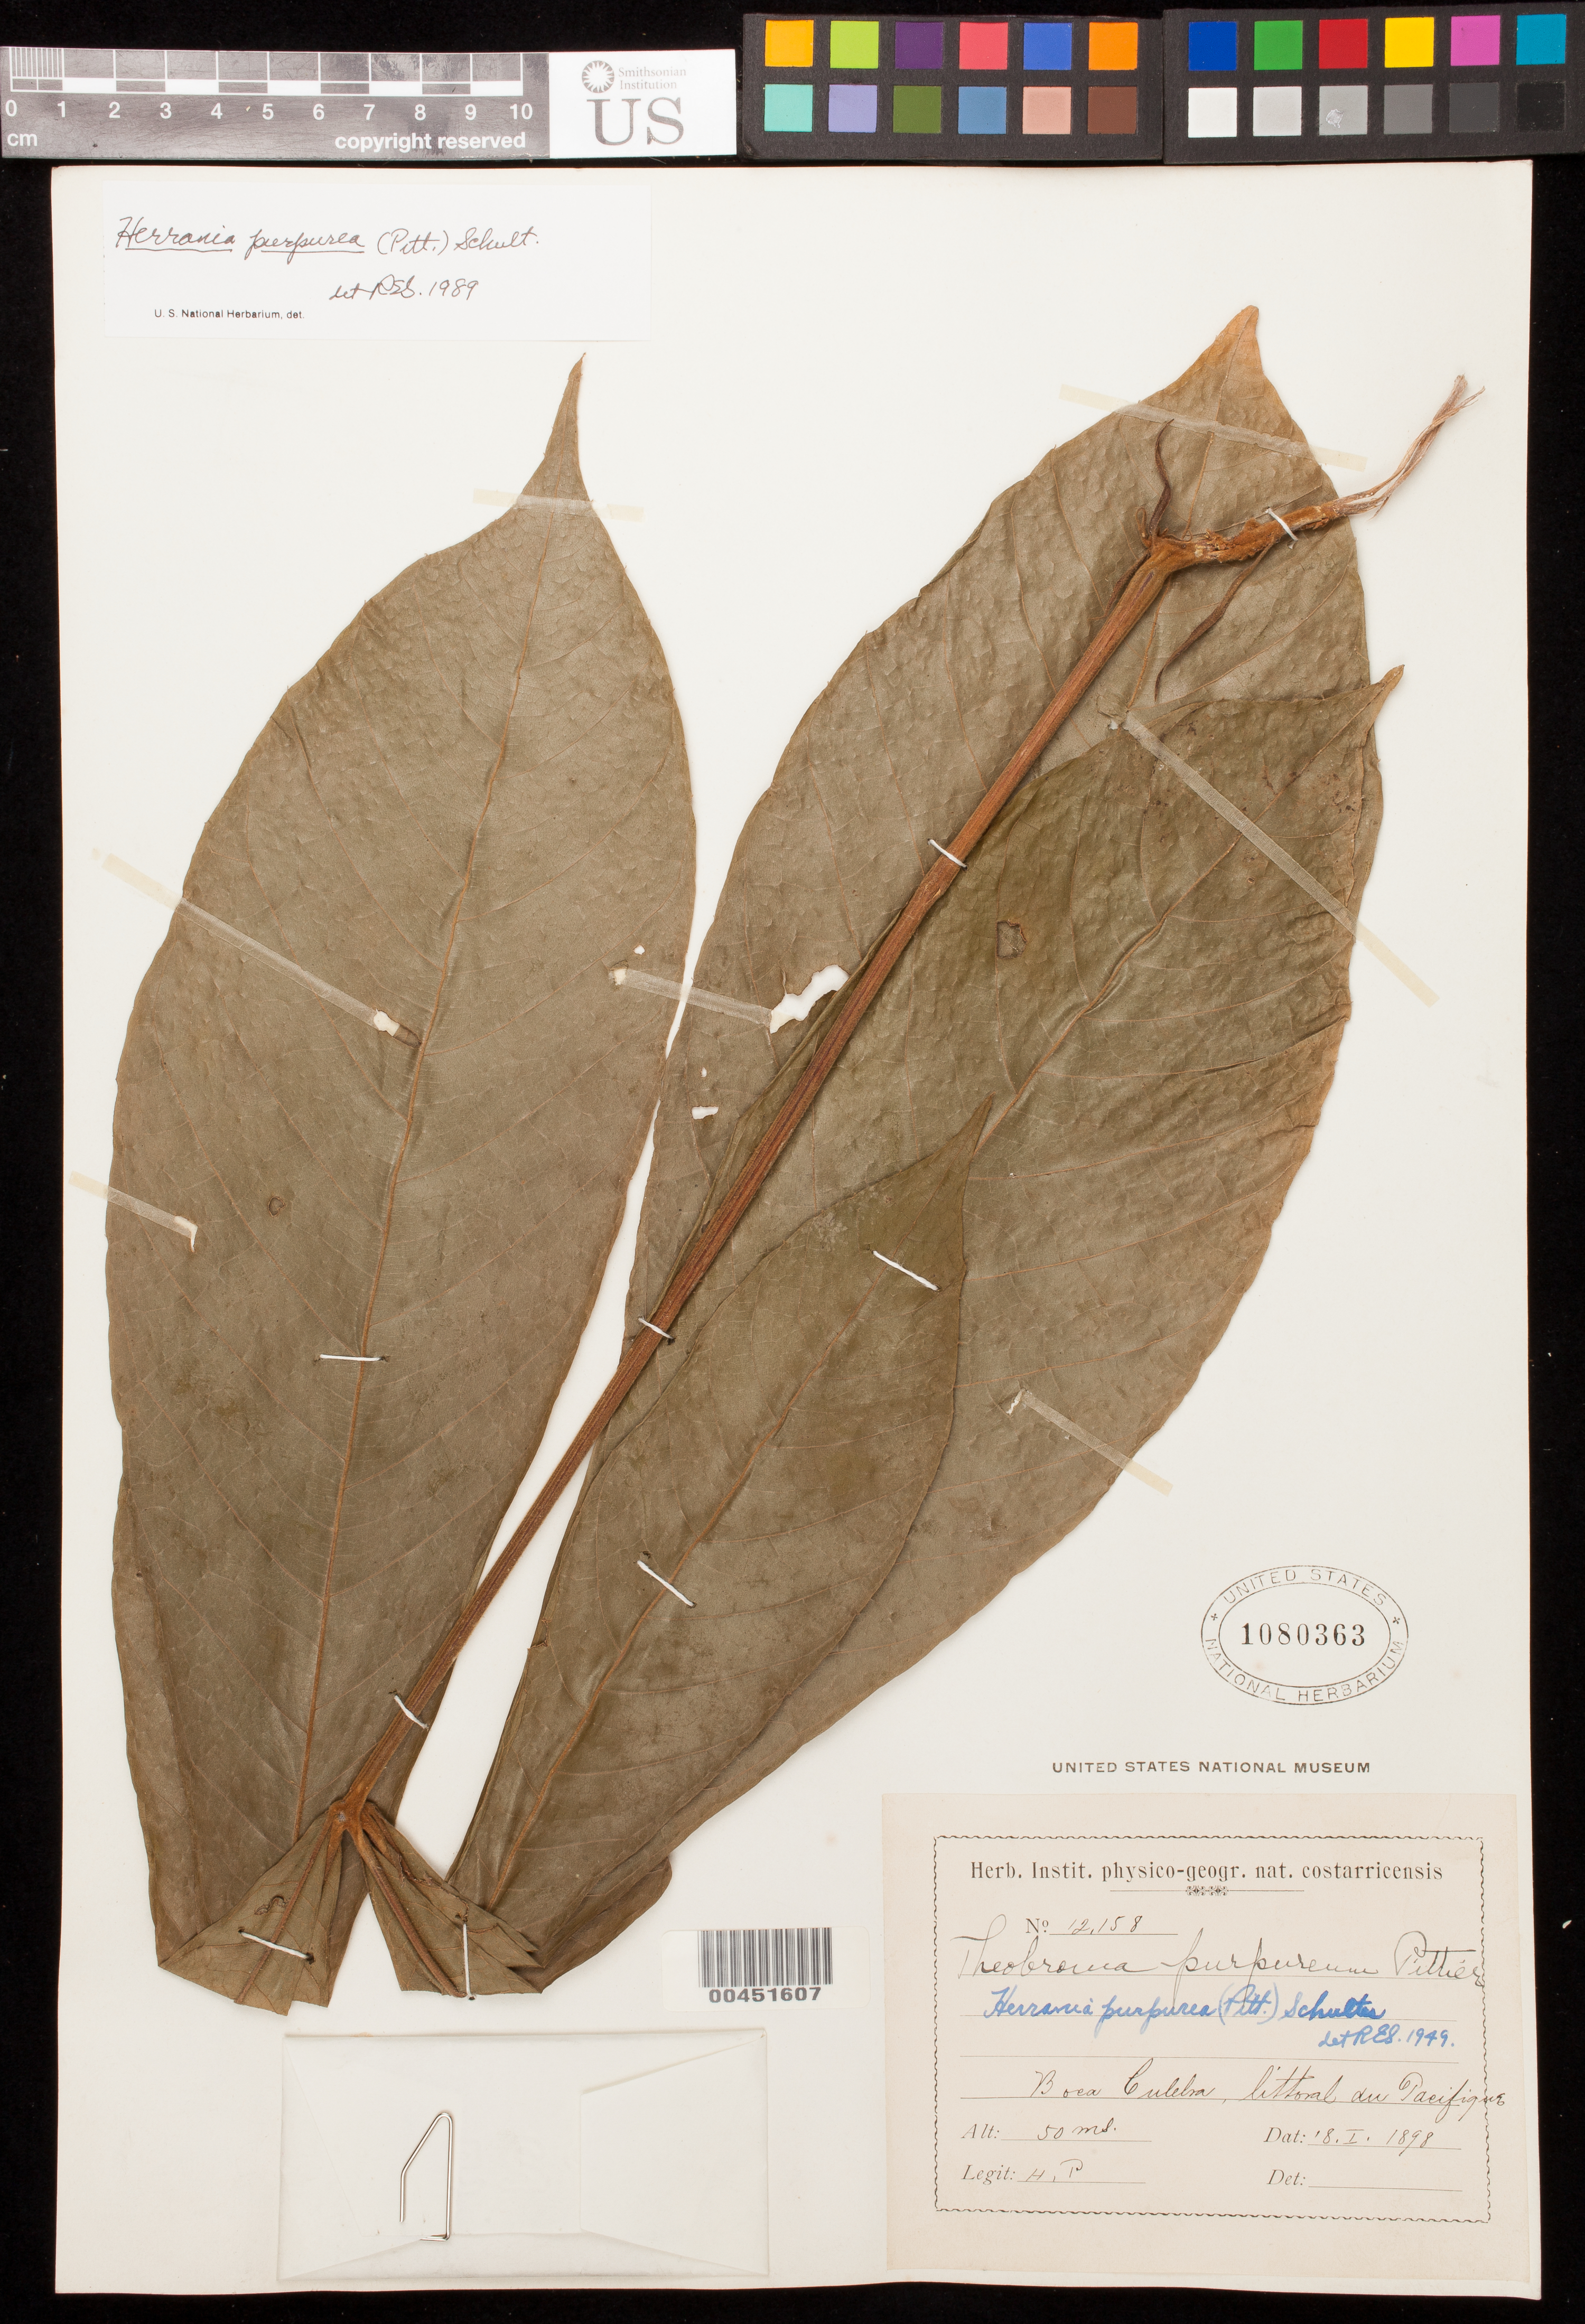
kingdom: Plantae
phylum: Tracheophyta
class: Magnoliopsida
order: Malvales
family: Malvaceae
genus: Theobroma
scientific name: Theobroma purpureum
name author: Pittier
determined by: Dorr, L. J., (BOT), Smithsonian Institution - National Museum of Natural History (UNITED STATES)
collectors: H. F. Pittier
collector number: herbarium 12158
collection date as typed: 18 Jan 1898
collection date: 1898-01-18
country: Costa Rica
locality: Boca Culebra, littoral du Pacifico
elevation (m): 50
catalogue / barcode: US 1080363